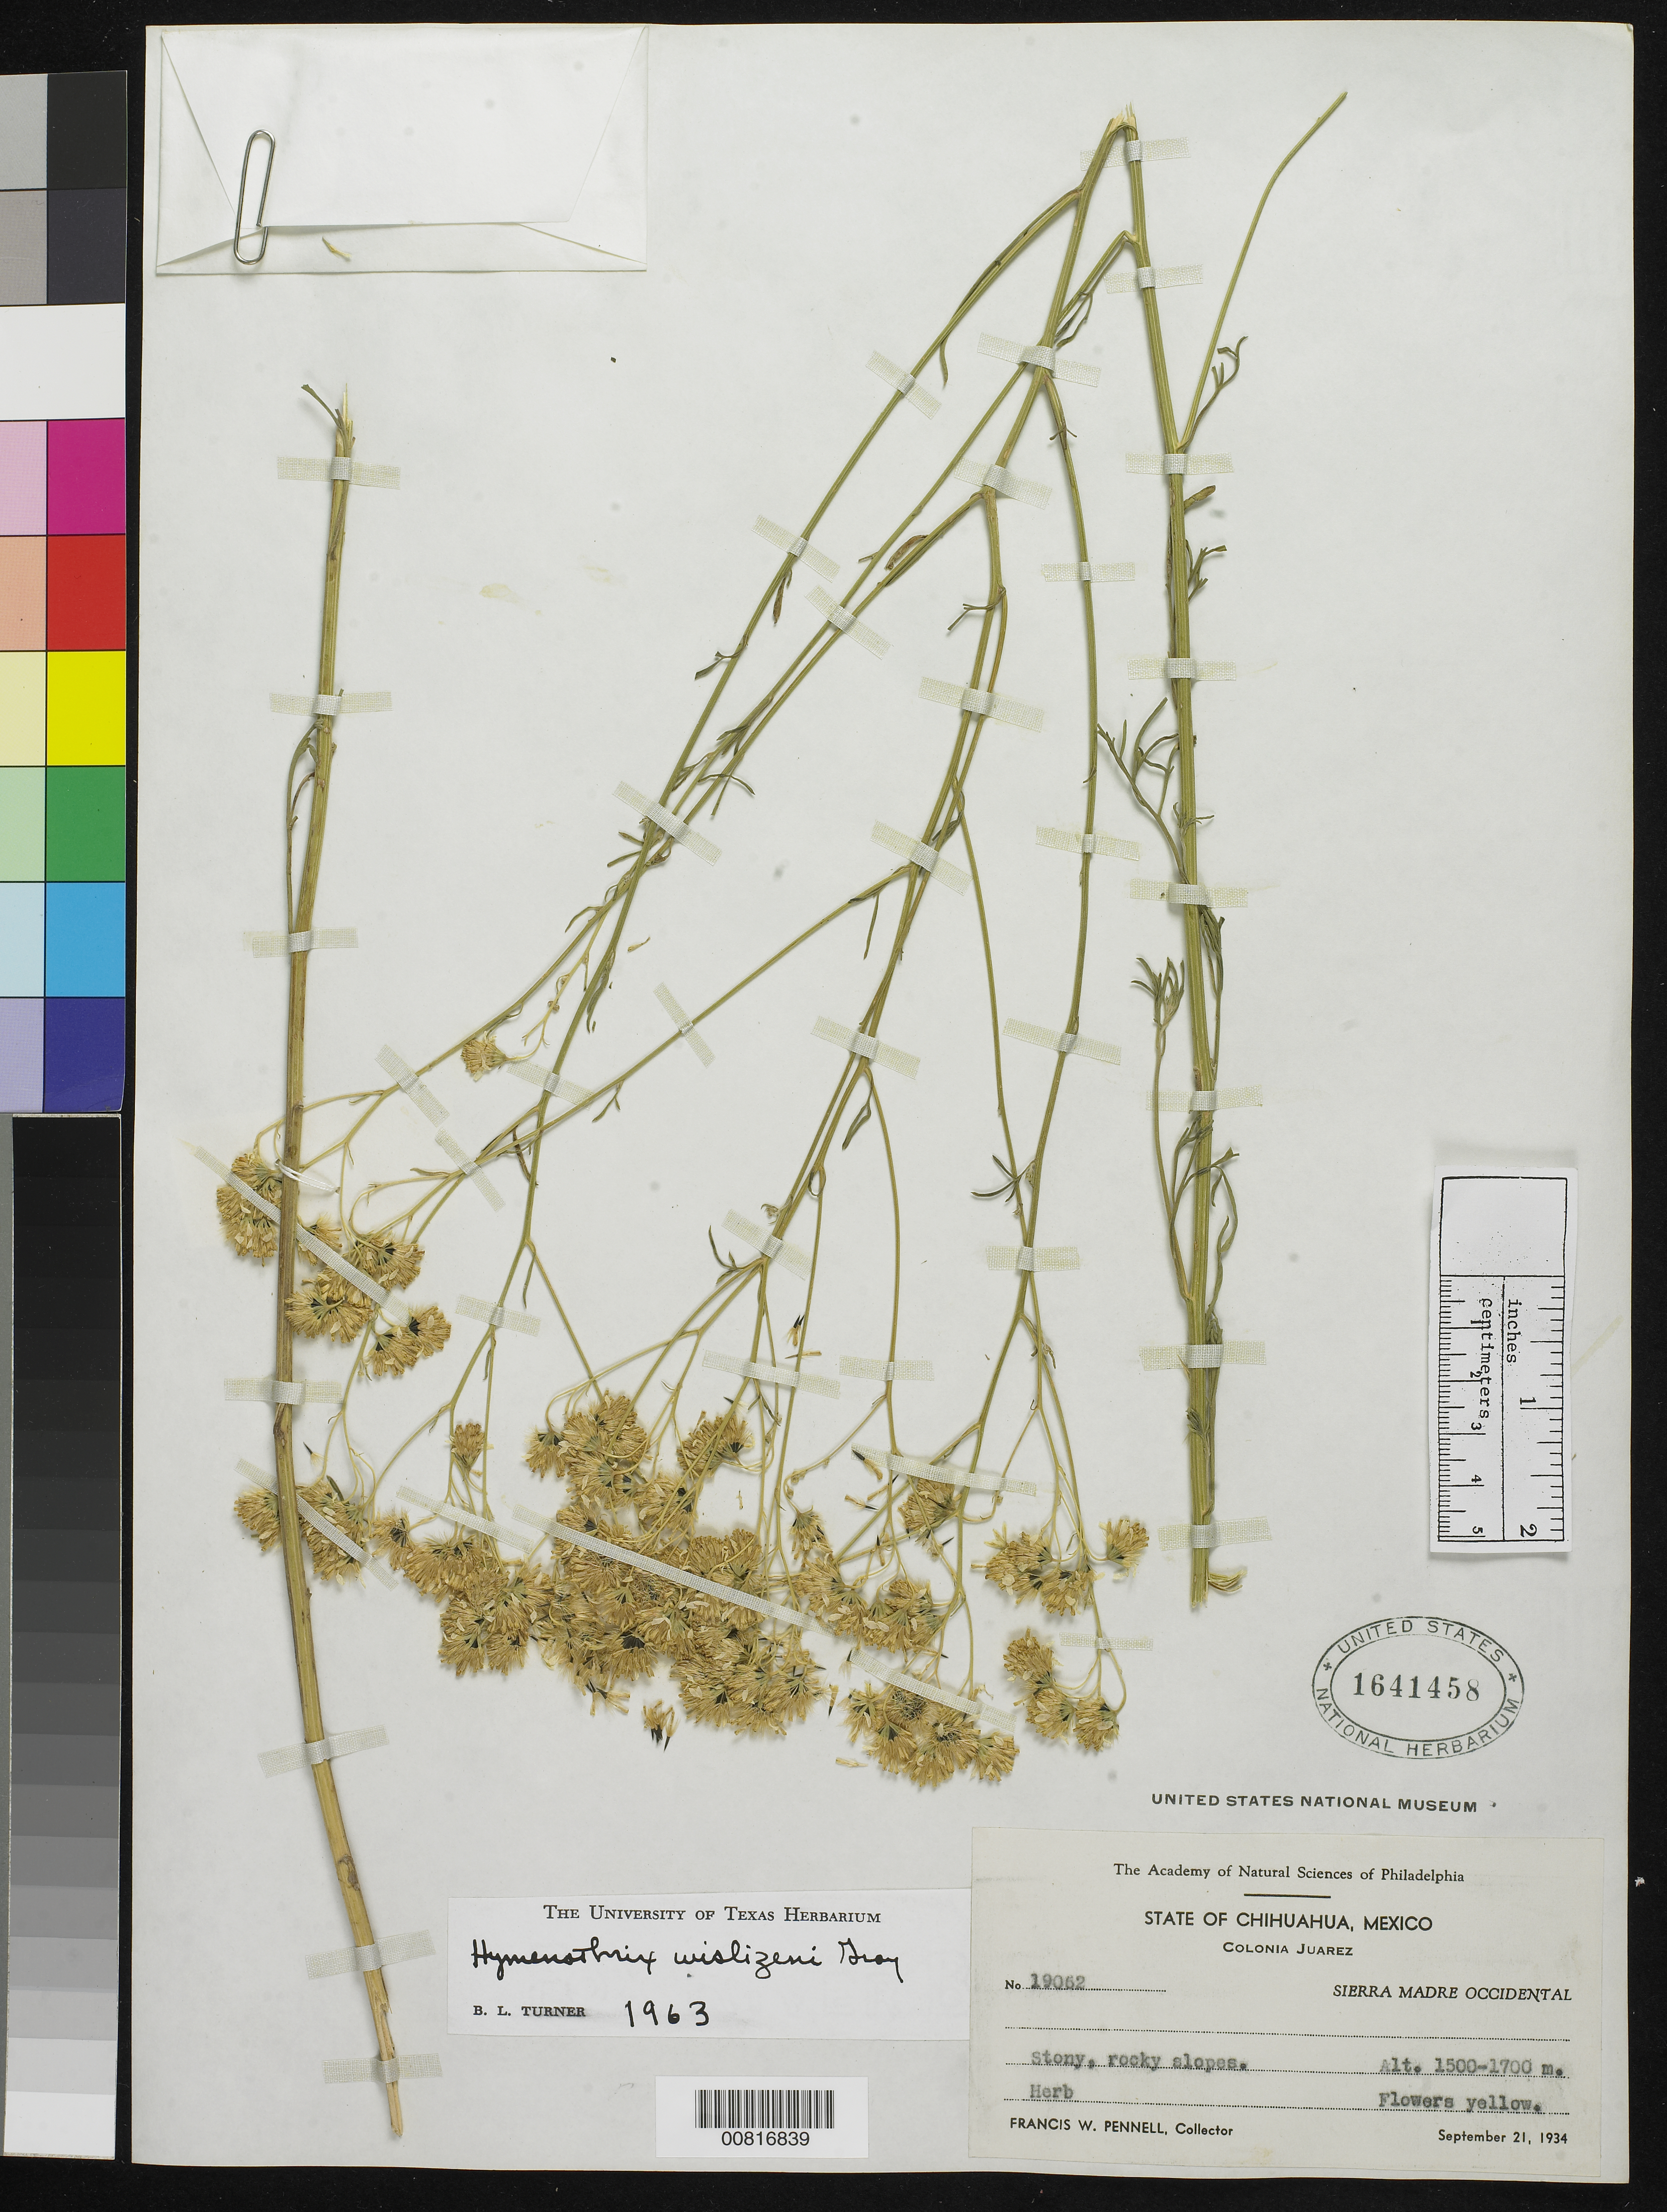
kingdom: Plantae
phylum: Tracheophyta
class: Magnoliopsida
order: Asterales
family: Asteraceae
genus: Hymenothrix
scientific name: Hymenothrix wislizenii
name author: A. Gray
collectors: F. W. Pennell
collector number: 19062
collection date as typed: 21 Sep 1934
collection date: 1934-09-21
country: Mexico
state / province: Chihuahua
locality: Colonia Juárez, Sierra Madre Occidental, Chihuahua.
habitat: Stony, rocky slopes.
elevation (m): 1700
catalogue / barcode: US 1641458